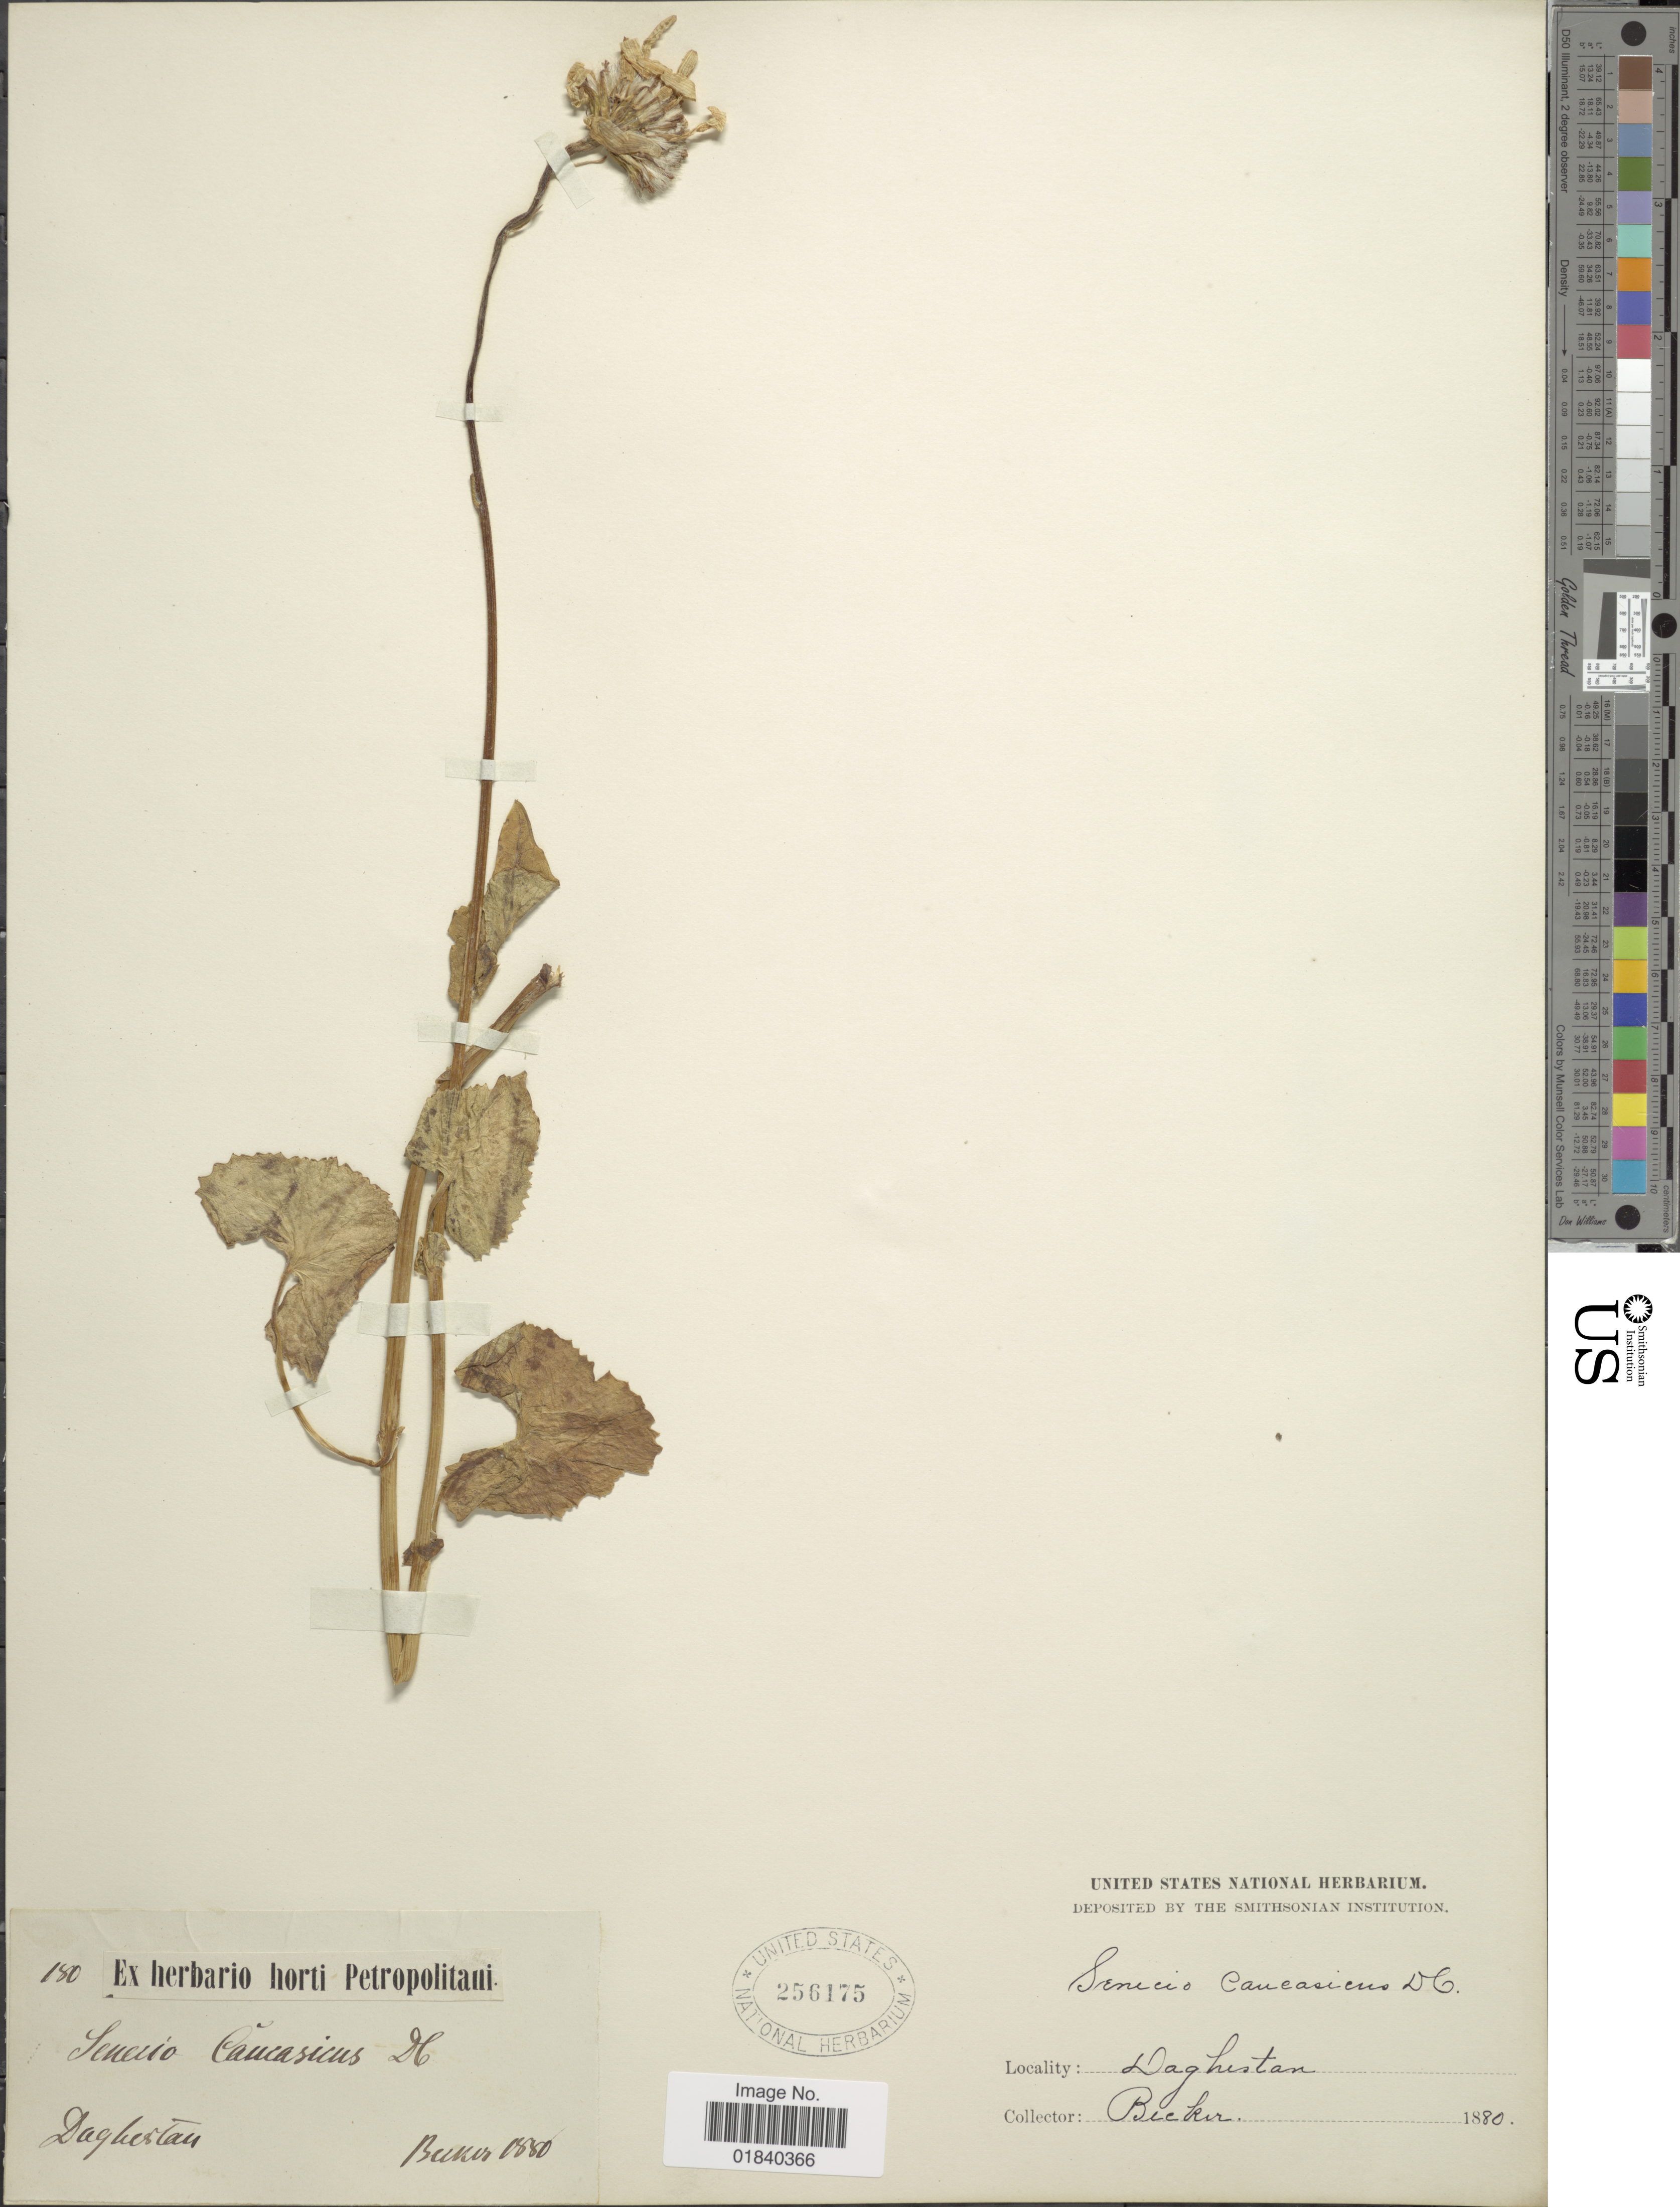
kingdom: Plantae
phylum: Tracheophyta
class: Magnoliopsida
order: Asterales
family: Asteraceae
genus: Dolichorrhiza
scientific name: Dolichorrhiza caucasica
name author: (M. Bieb.) Galushko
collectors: Becker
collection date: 1880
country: Russian Federation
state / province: Dagestan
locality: Daghestan.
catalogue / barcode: US 256175